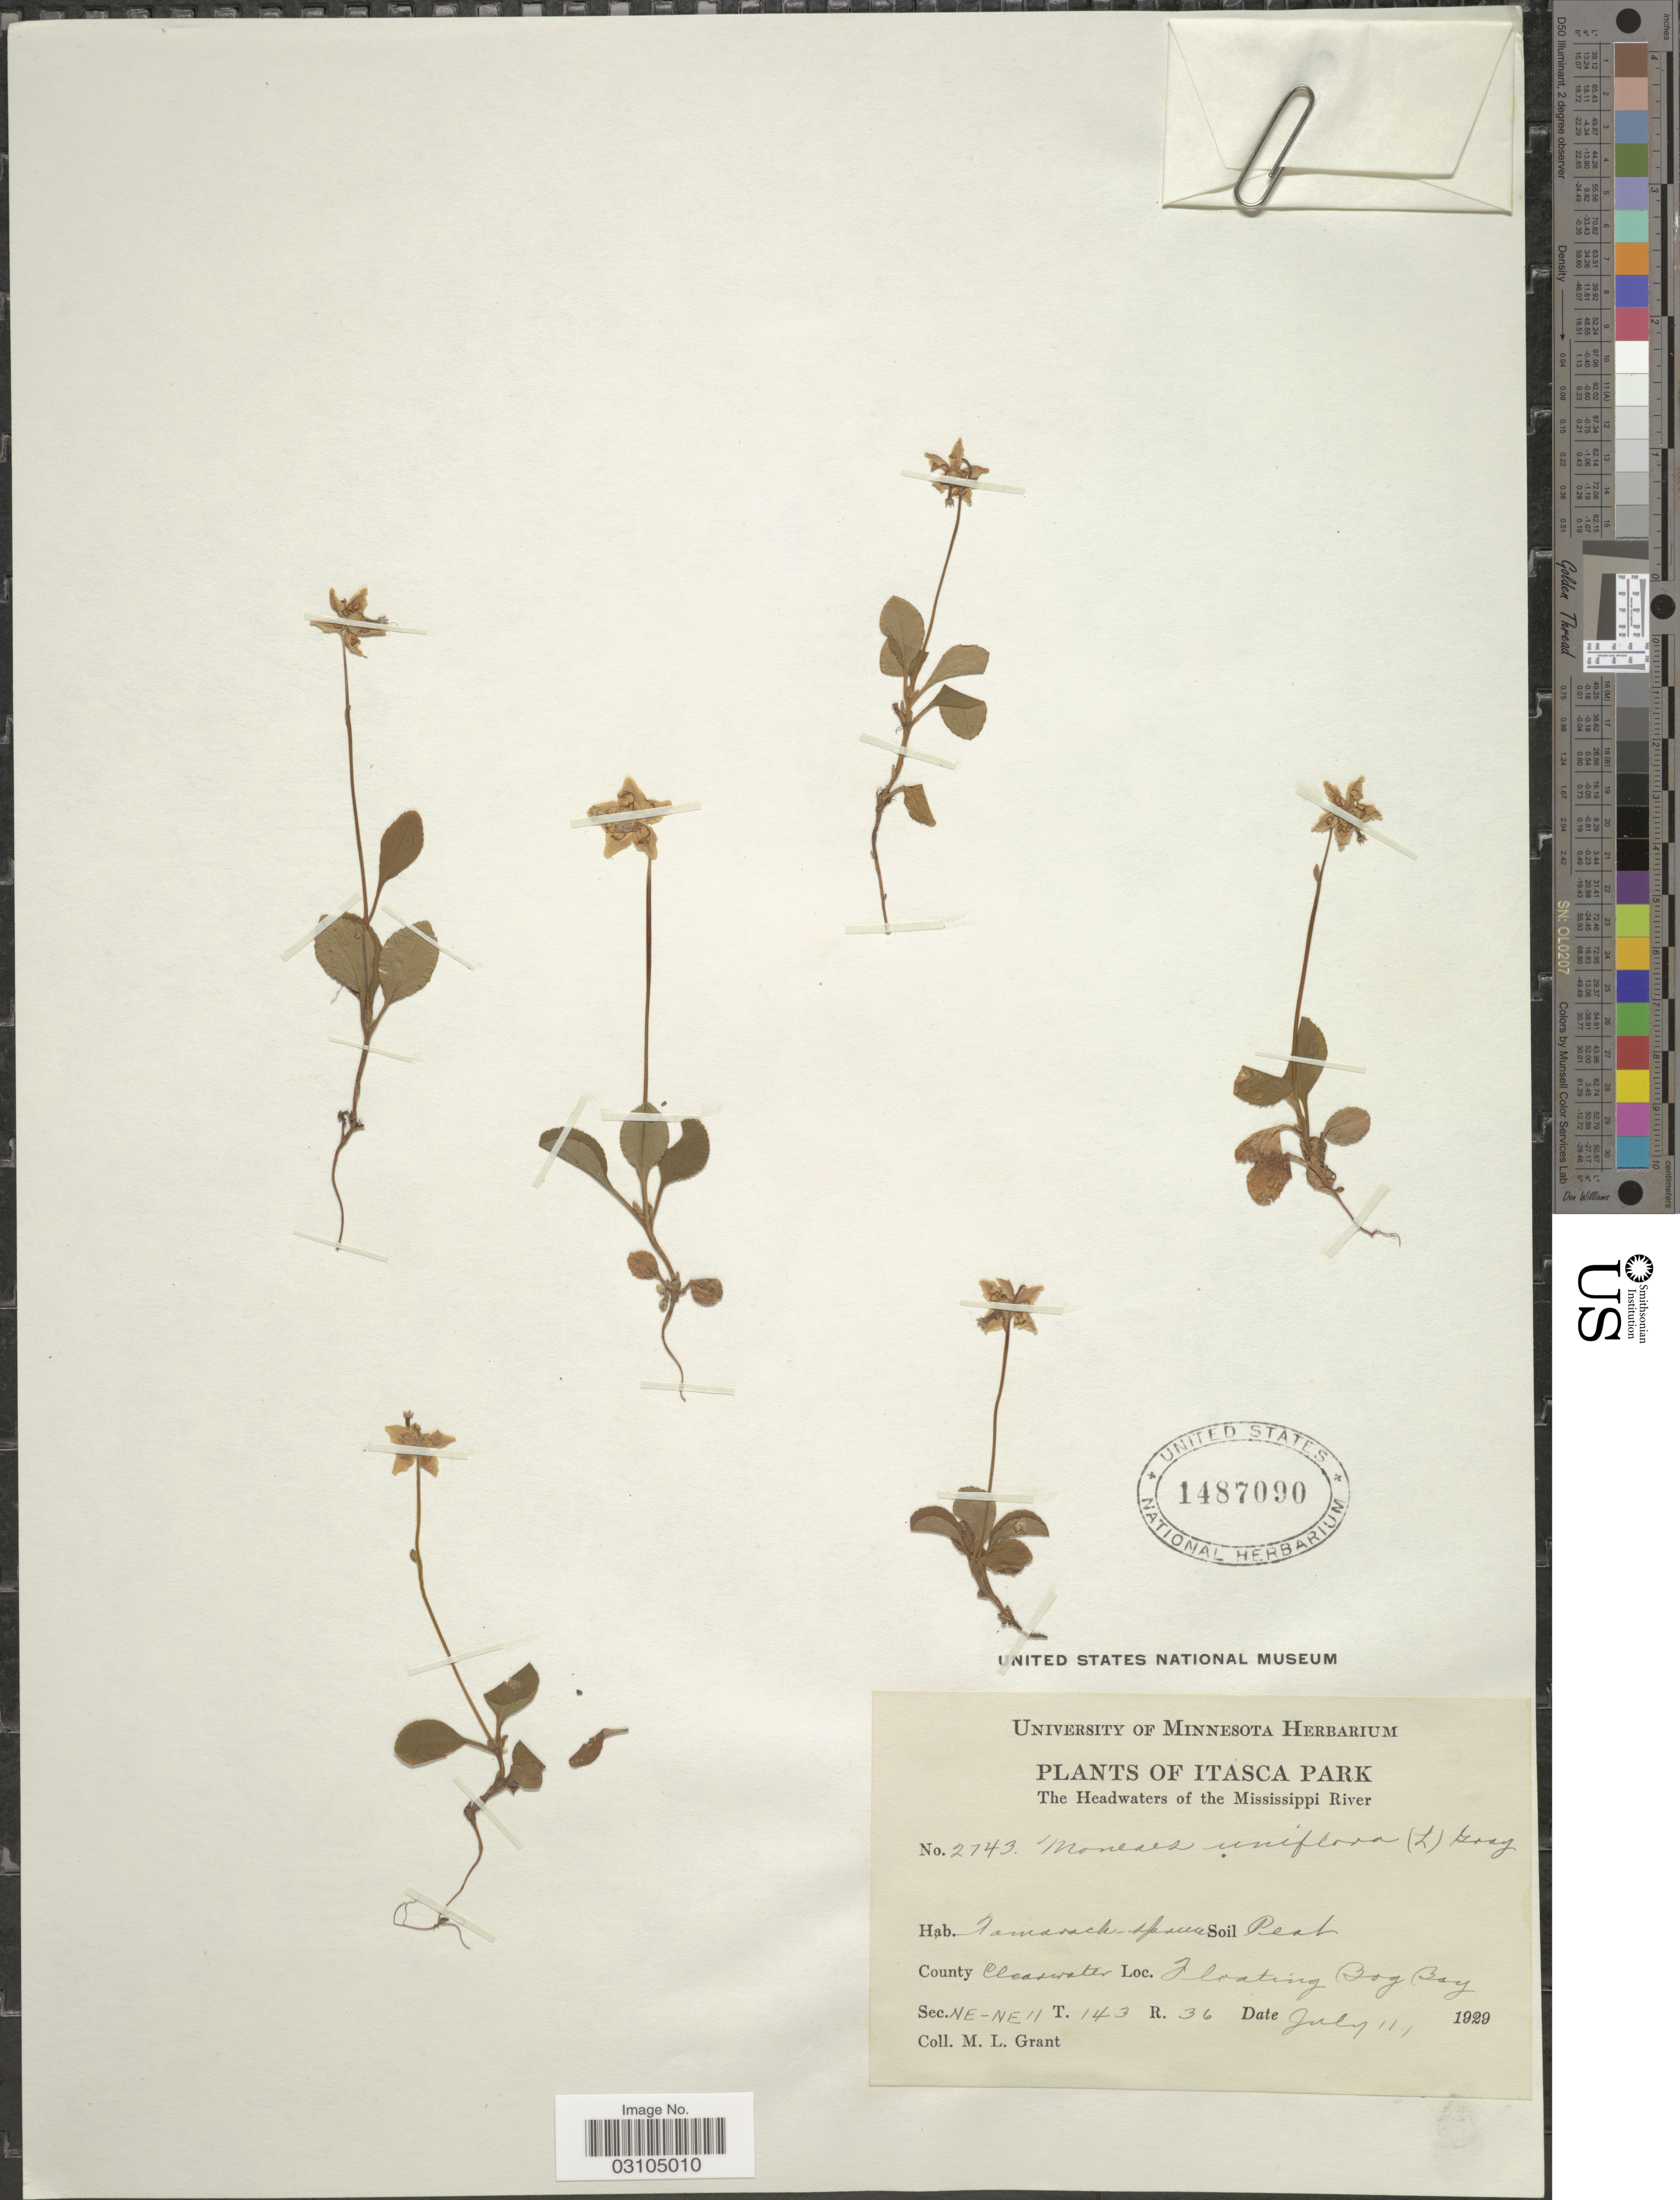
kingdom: Plantae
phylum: Tracheophyta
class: Magnoliopsida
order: Ericales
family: Ericaceae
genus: Moneses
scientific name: Moneses uniflora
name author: (L.) A. Gray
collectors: M. L. Grant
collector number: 2743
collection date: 1929-07-11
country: United States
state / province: Minnesota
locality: Itasca Park, The Headwaters of the Mississippi River, Tamarack spruce, County Clearwater, Floating Bog Bay, Sec. NE-NE 11 T. 143 R. 36.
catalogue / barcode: US 1487090